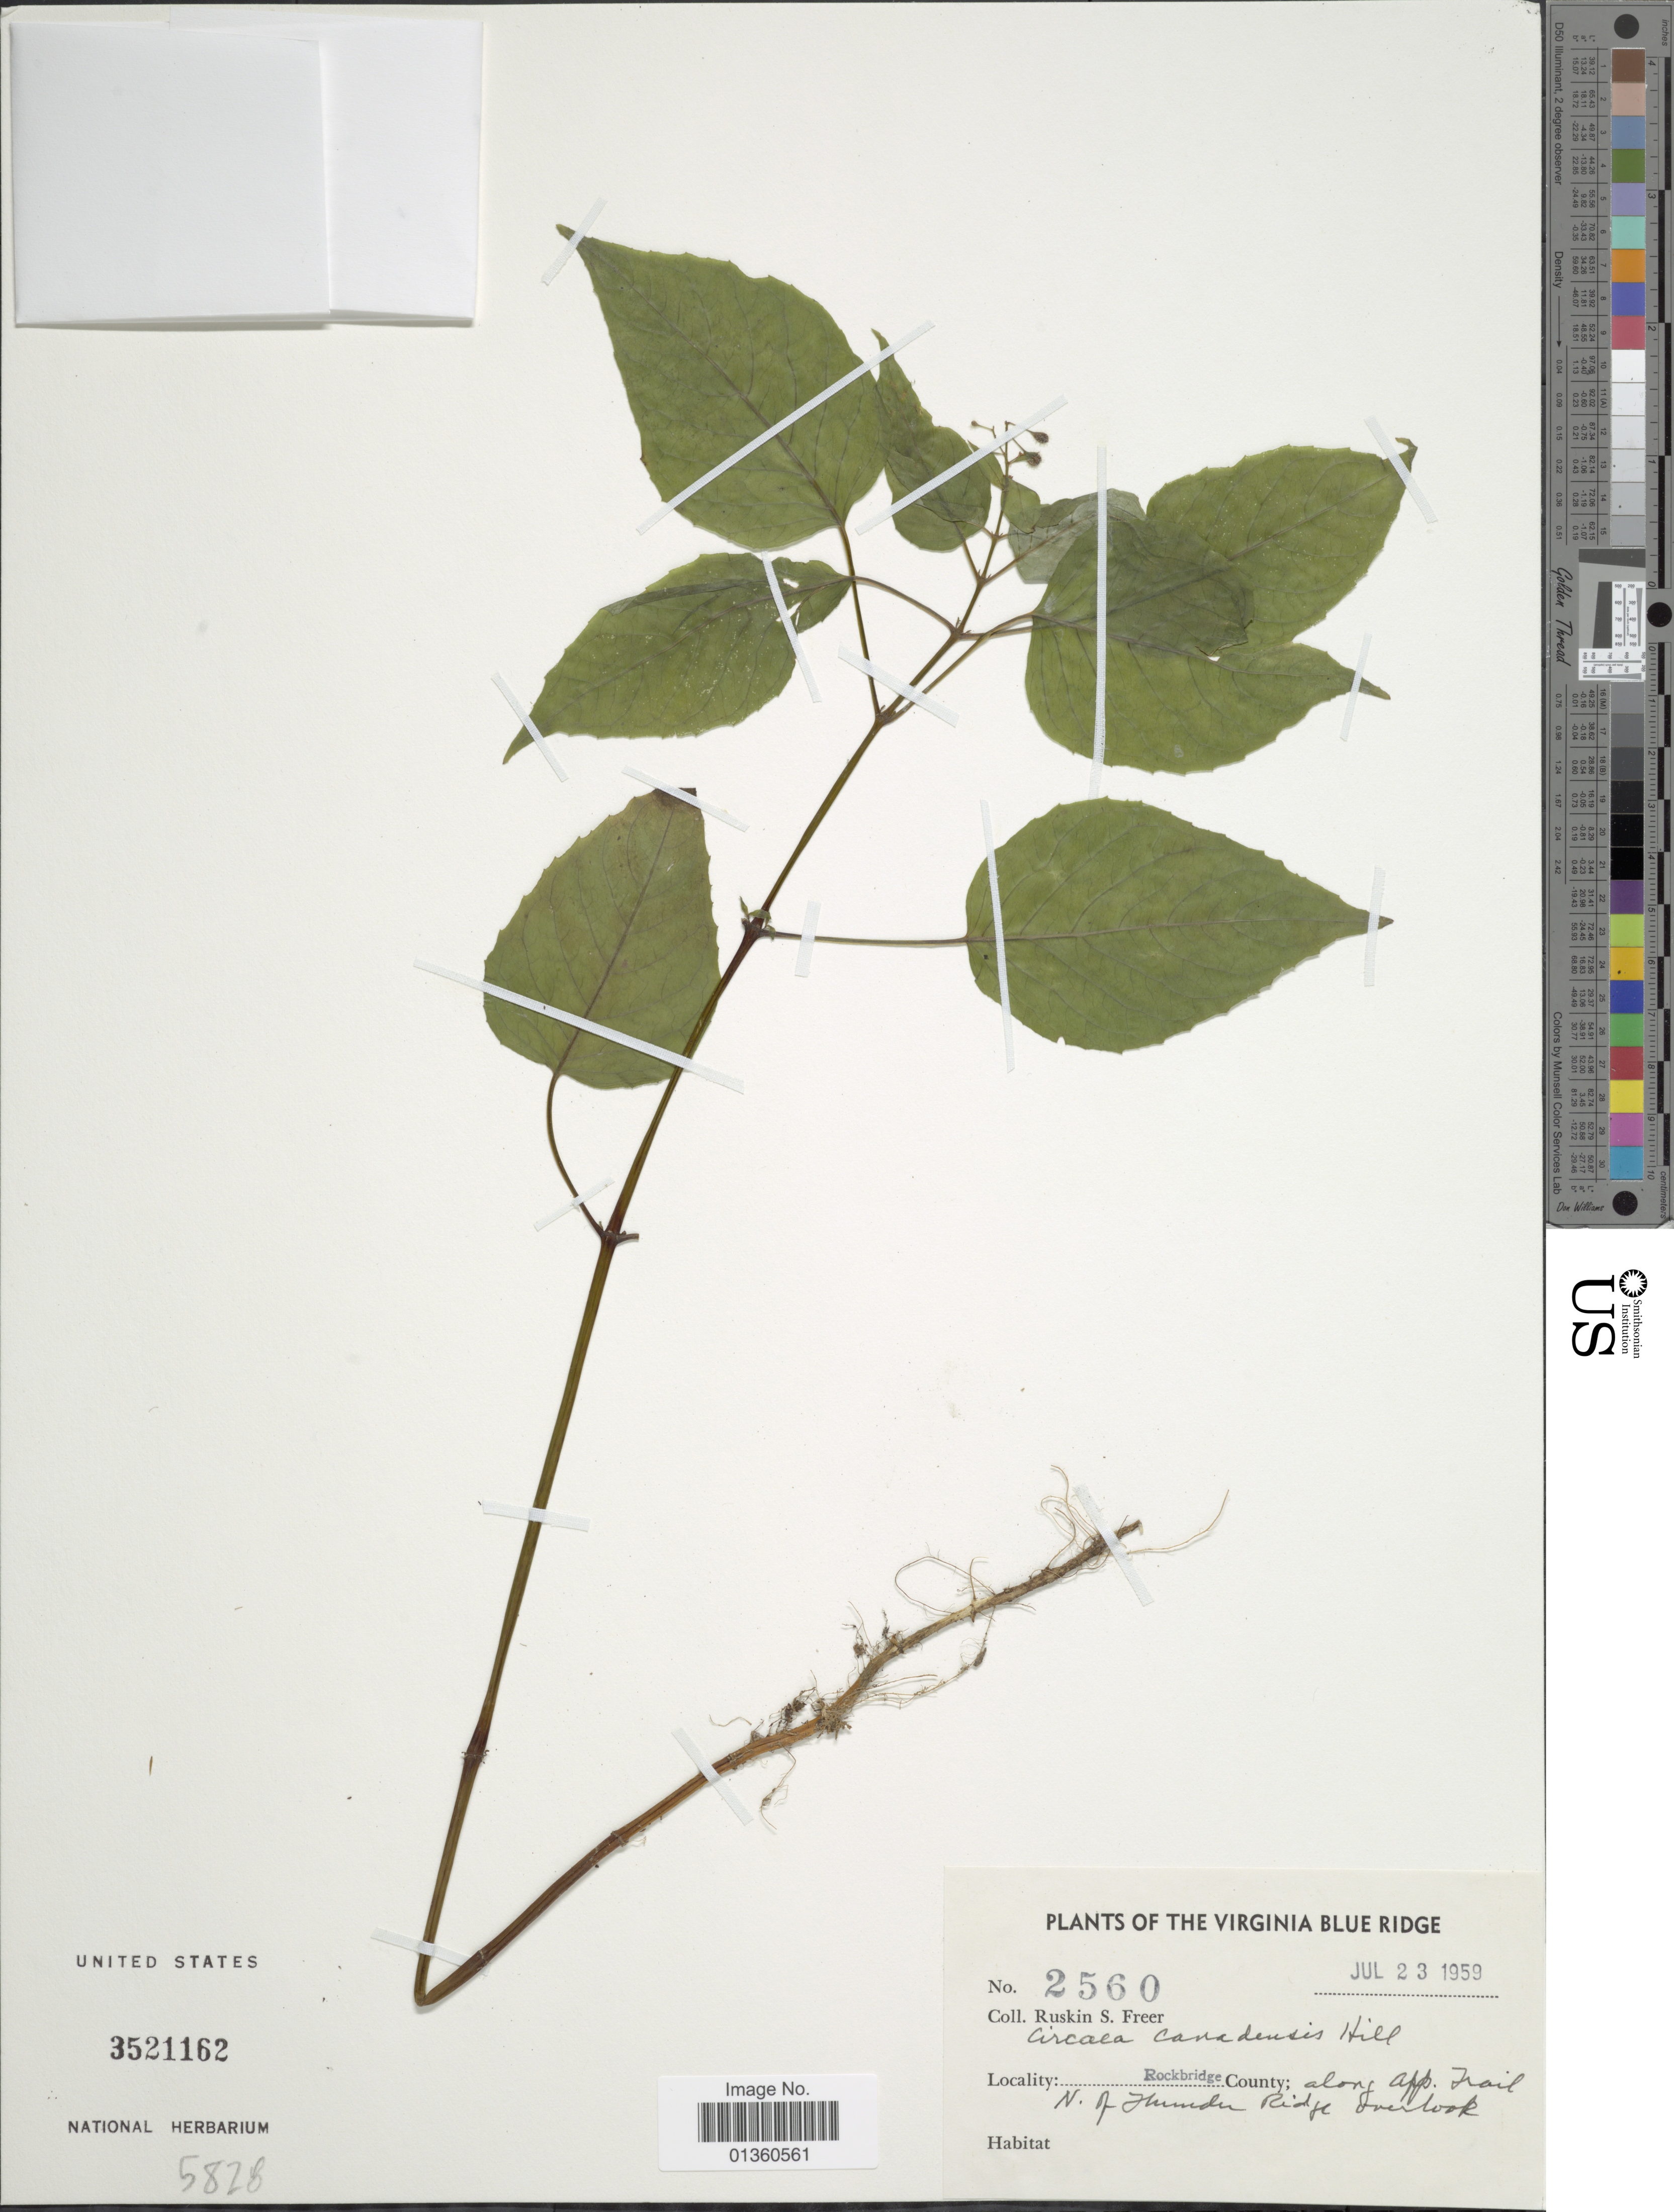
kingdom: Plantae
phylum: Tracheophyta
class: Magnoliopsida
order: Myrtales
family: Onagraceae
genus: Circaea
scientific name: Circaea canadensis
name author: (L.) Hill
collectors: R. Freer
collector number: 2560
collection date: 1959-07-23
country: United States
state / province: Virginia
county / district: Rockbridge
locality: Virginia Blue Ridge. Rockbridge County; along App. Trail N. of Thunder Ridge Overlook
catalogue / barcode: US 3521162